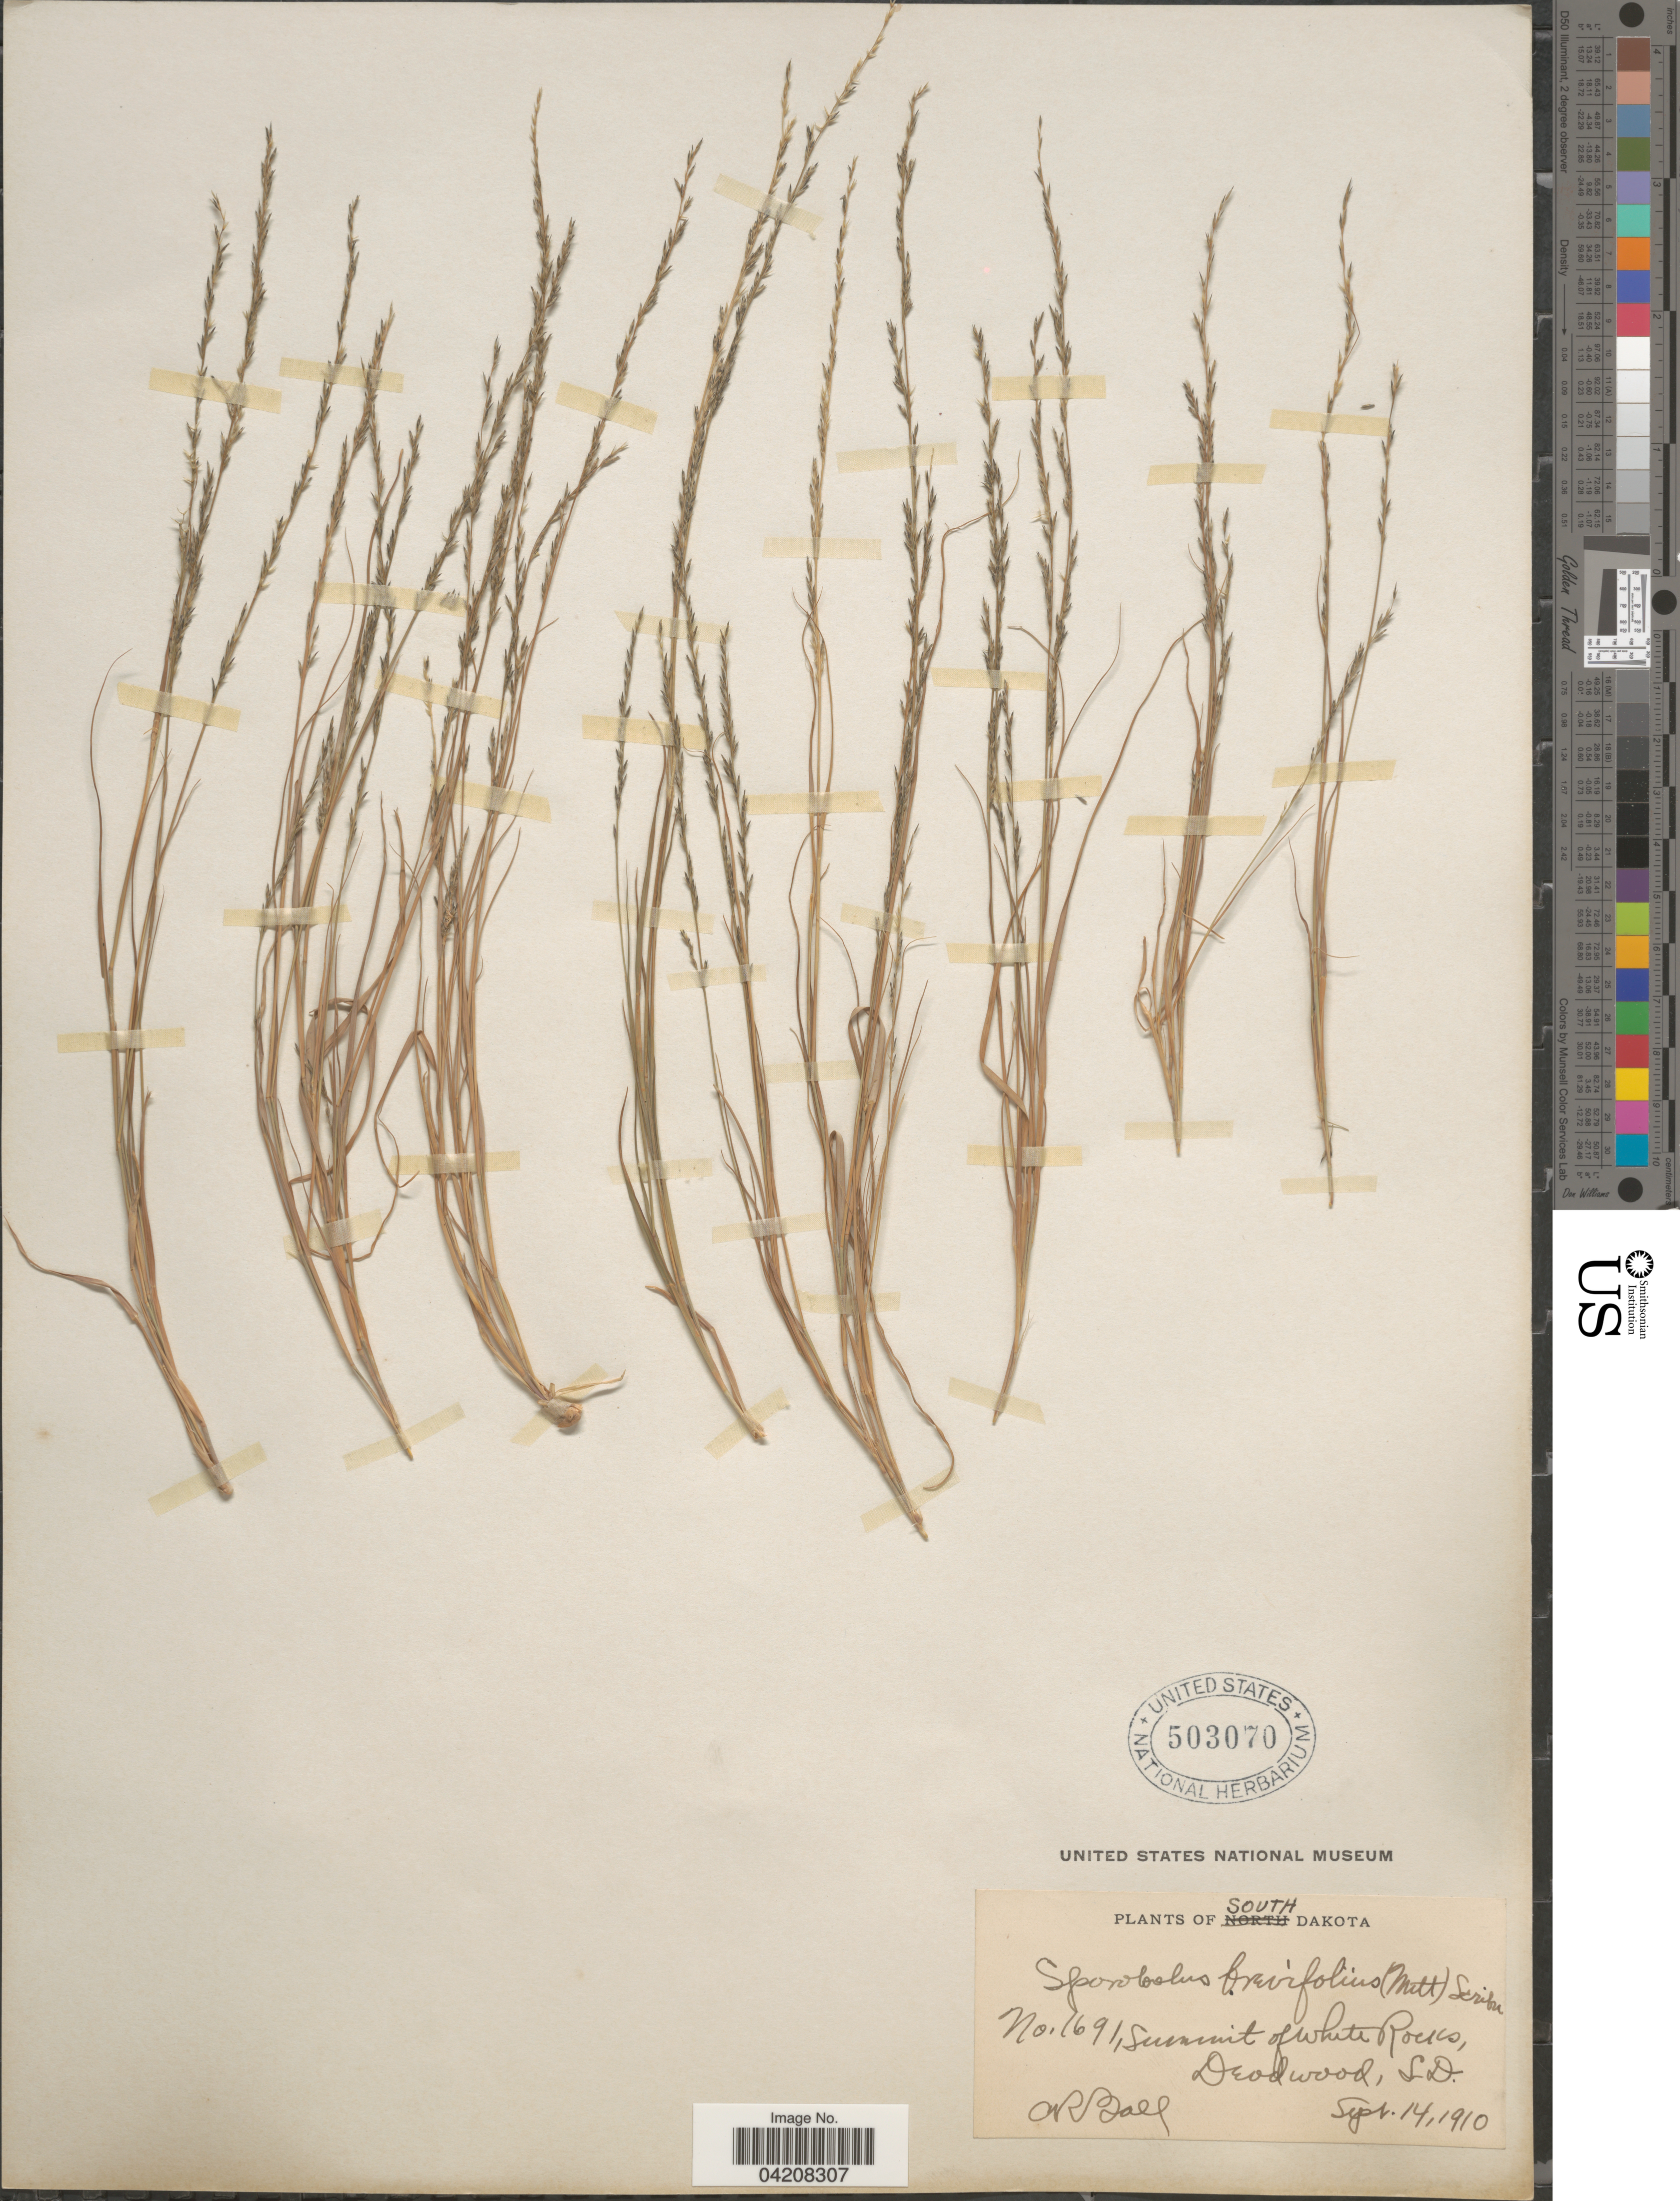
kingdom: Plantae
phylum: Tracheophyta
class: Liliopsida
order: Poales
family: Poaceae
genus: Muhlenbergia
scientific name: Muhlenbergia cuspidata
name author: (Torr. ex Hook.) Rydb.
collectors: C. R. Ball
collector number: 1691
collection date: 1910-09-14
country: United States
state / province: South Dakota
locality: Summit of White Rocks, Deadwood.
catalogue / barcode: US 503070